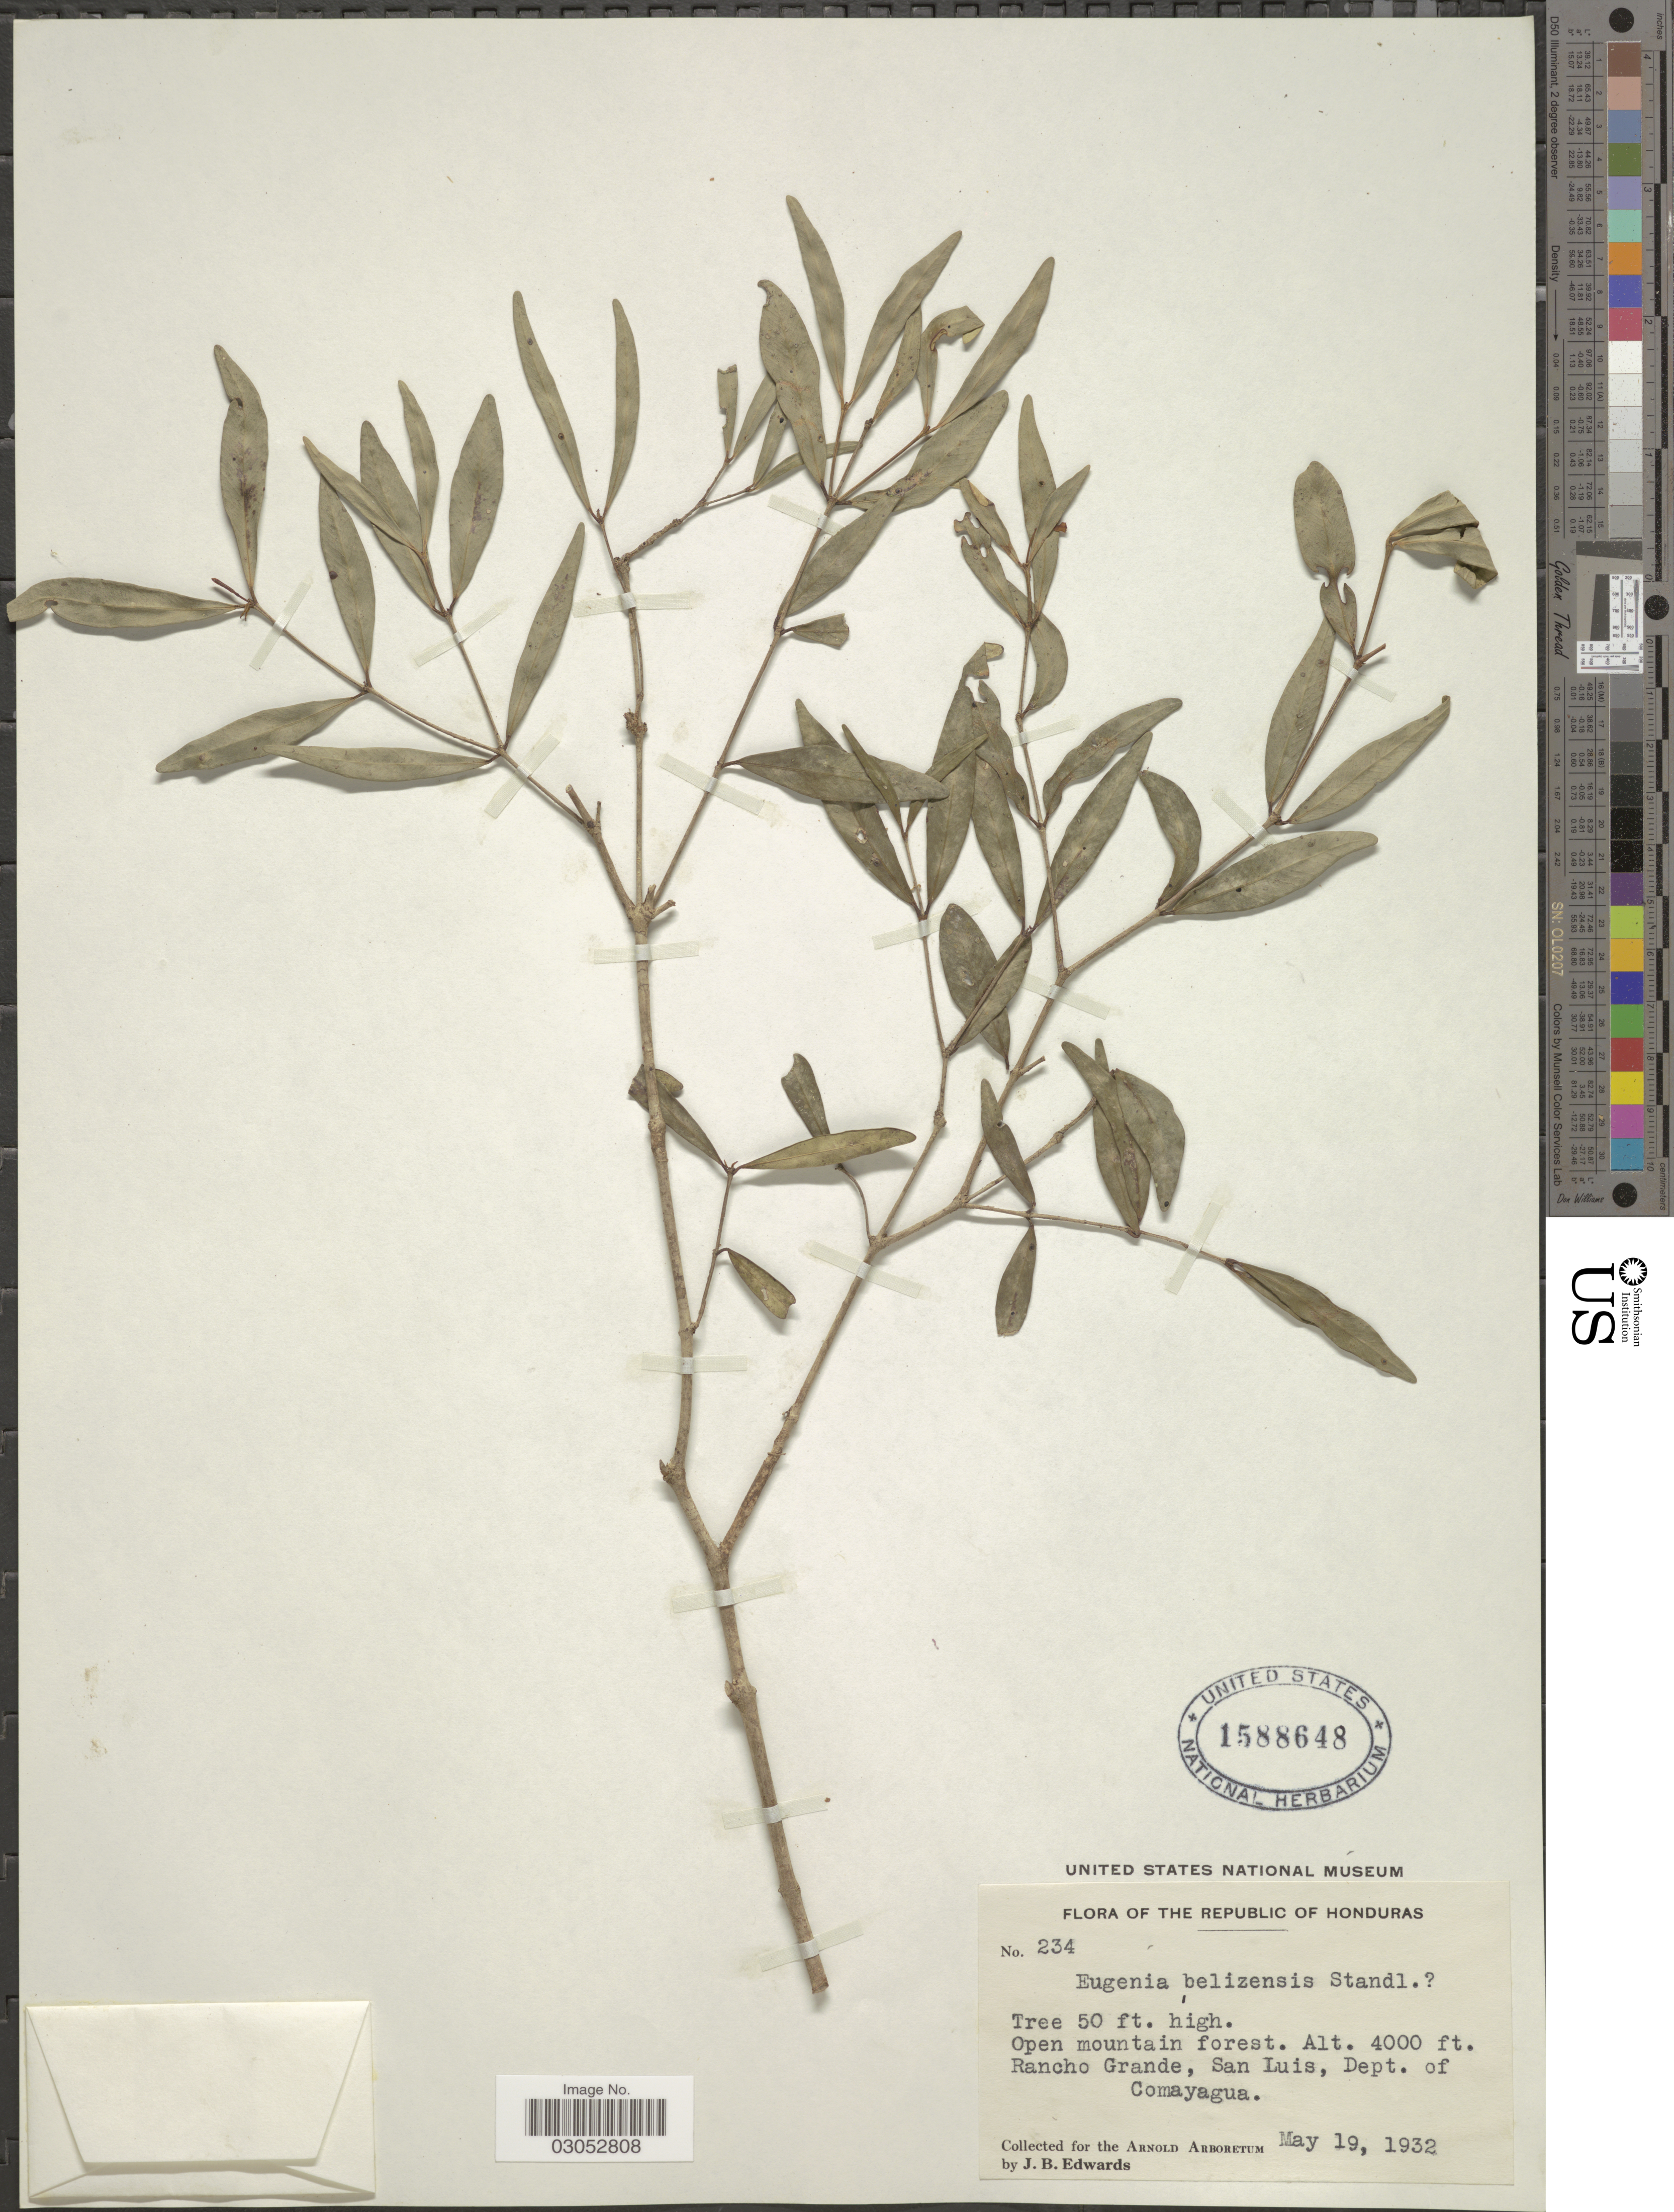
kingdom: Plantae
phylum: Tracheophyta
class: Magnoliopsida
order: Myrtales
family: Myrtaceae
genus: Myrcia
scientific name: Myrcia hondurensis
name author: (Standl.) A.R. Lourenço & Sánchez-Cháv.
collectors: J. B. Edwards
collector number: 234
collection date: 1932-05-19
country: Honduras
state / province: Comayagua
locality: Rancho Grande, San Luis, Dept. of Comayagua.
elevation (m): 1219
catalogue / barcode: US 1588648